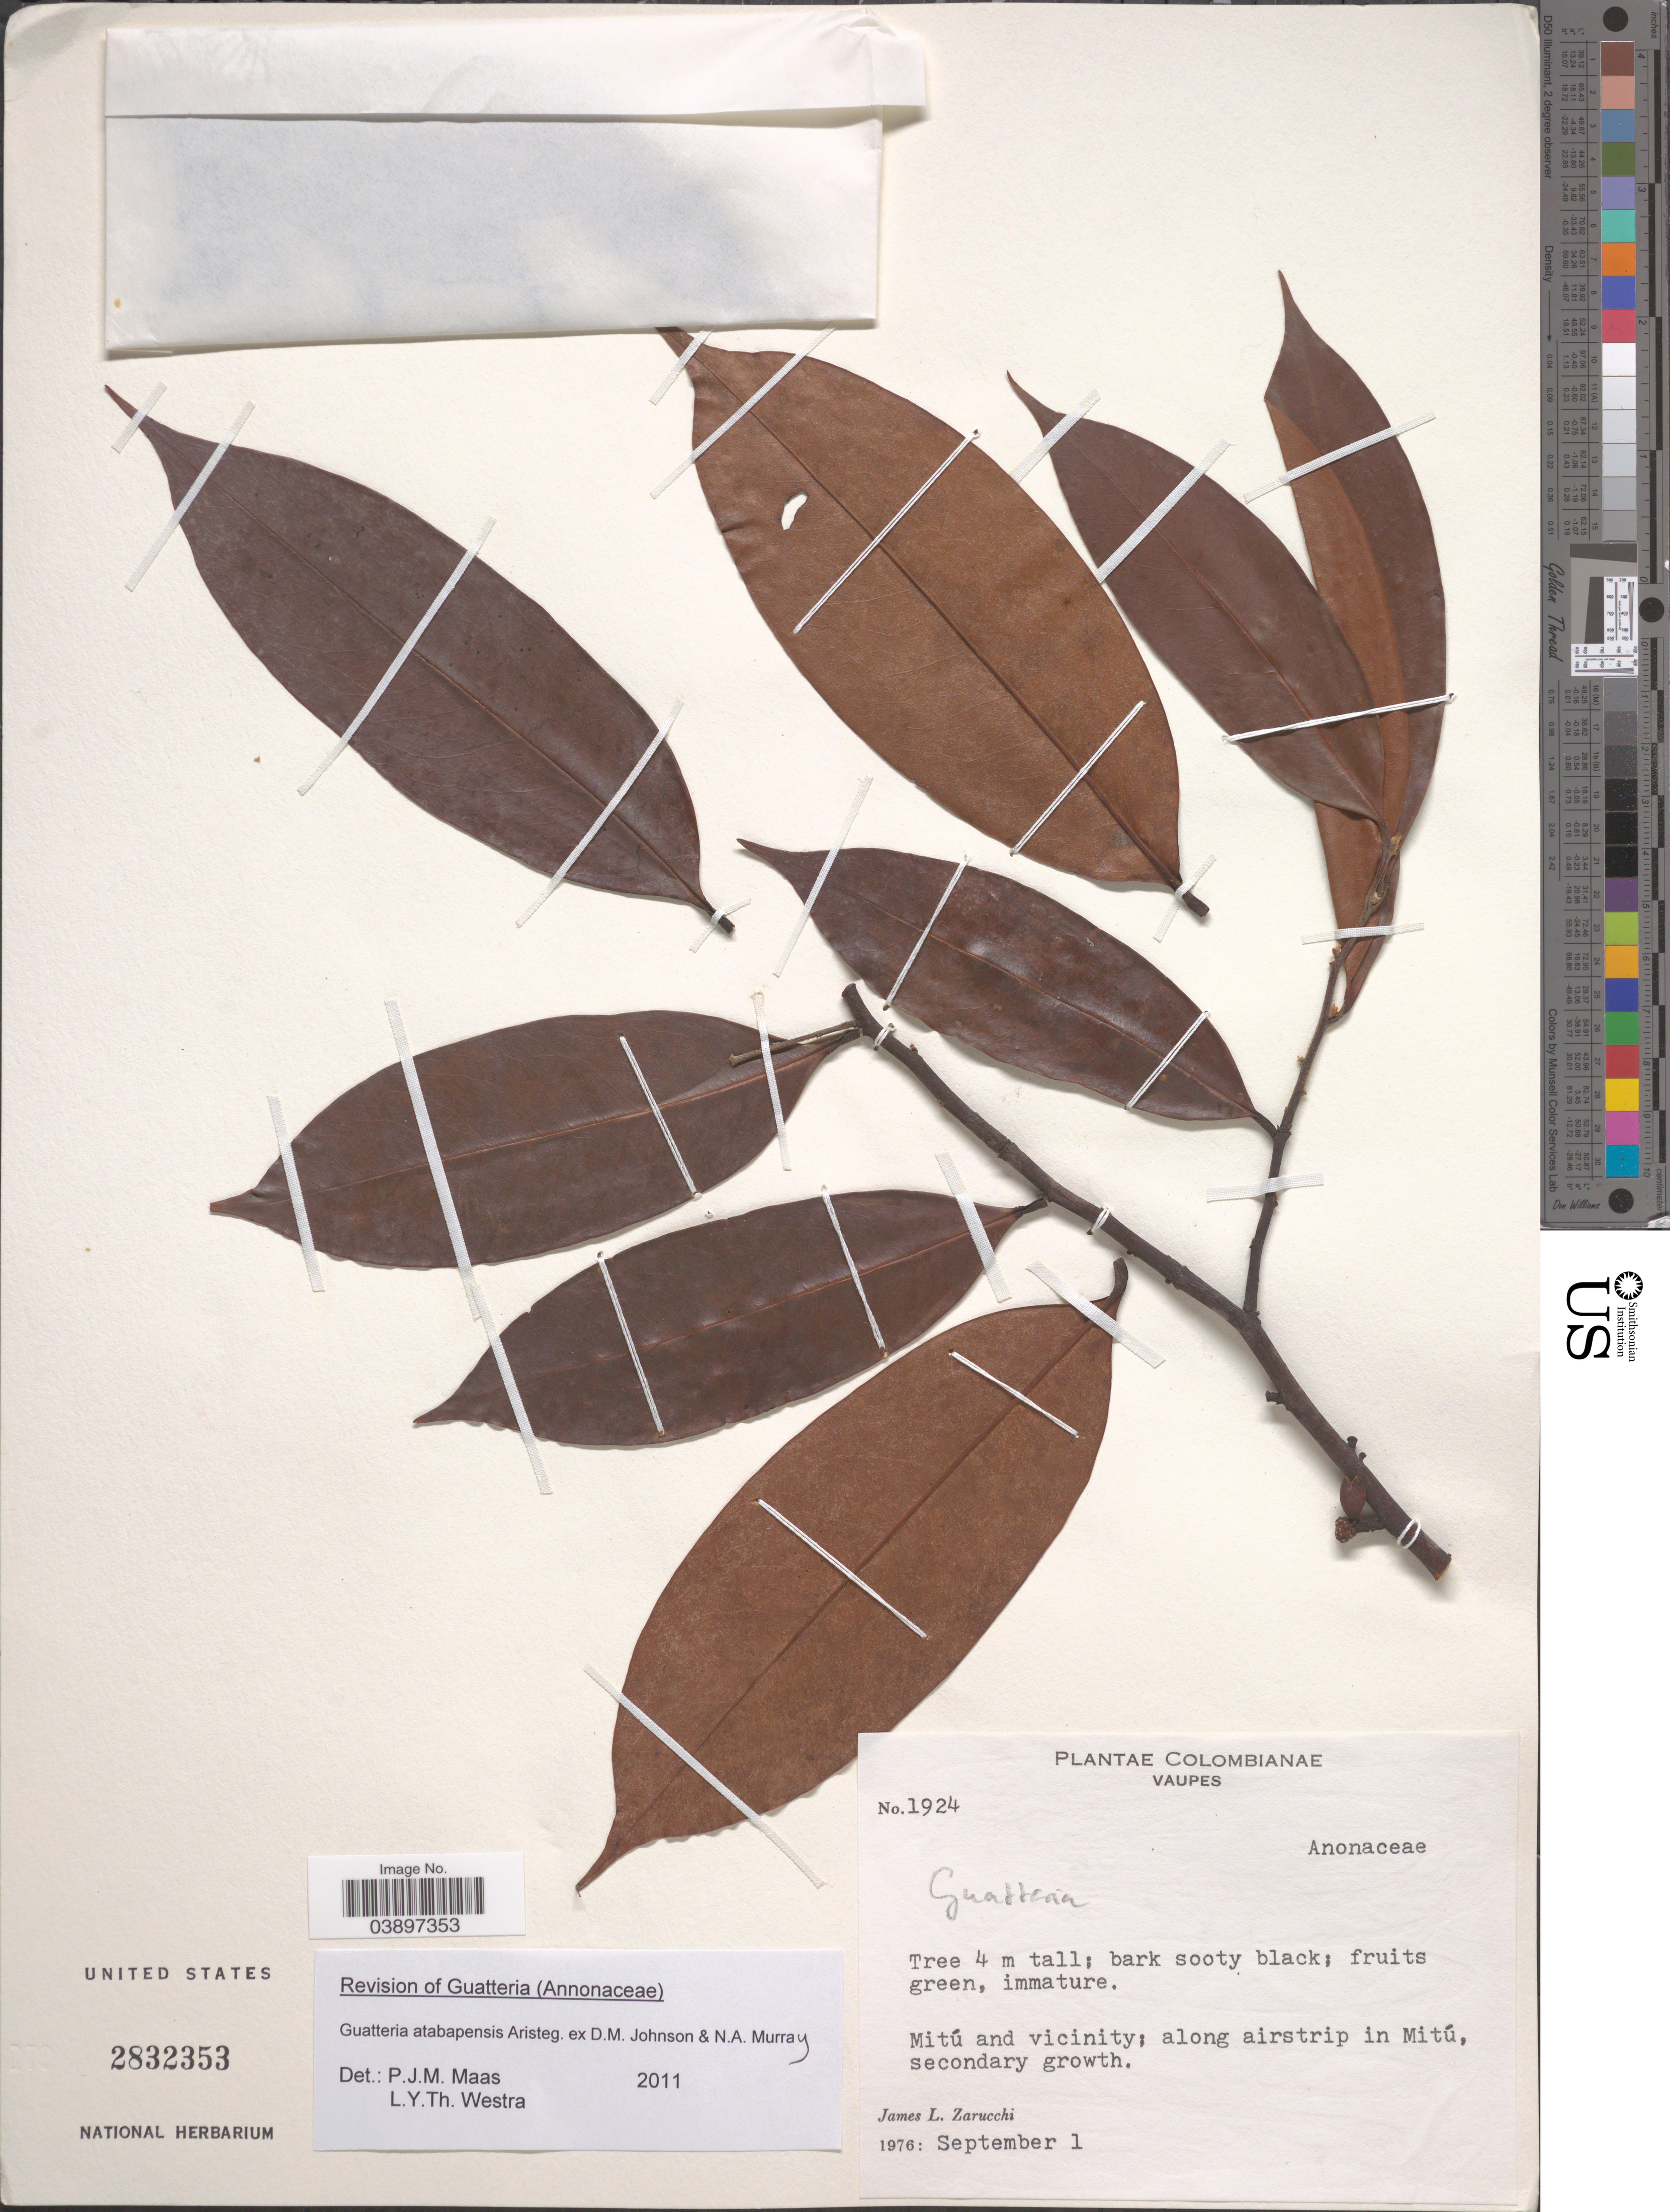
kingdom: Plantae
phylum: Tracheophyta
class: Magnoliopsida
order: Magnoliales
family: Annonaceae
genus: Guatteria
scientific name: Guatteria atabapensis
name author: Aristeg. ex D.M. Johnson & N.A. Murray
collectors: J. L. Zarucchi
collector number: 1924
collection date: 1976-09-01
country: Colombia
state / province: Vaupés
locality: Mitú and vicinity; along airstrip in Mitú, secondary growth.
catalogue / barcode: US 2832353